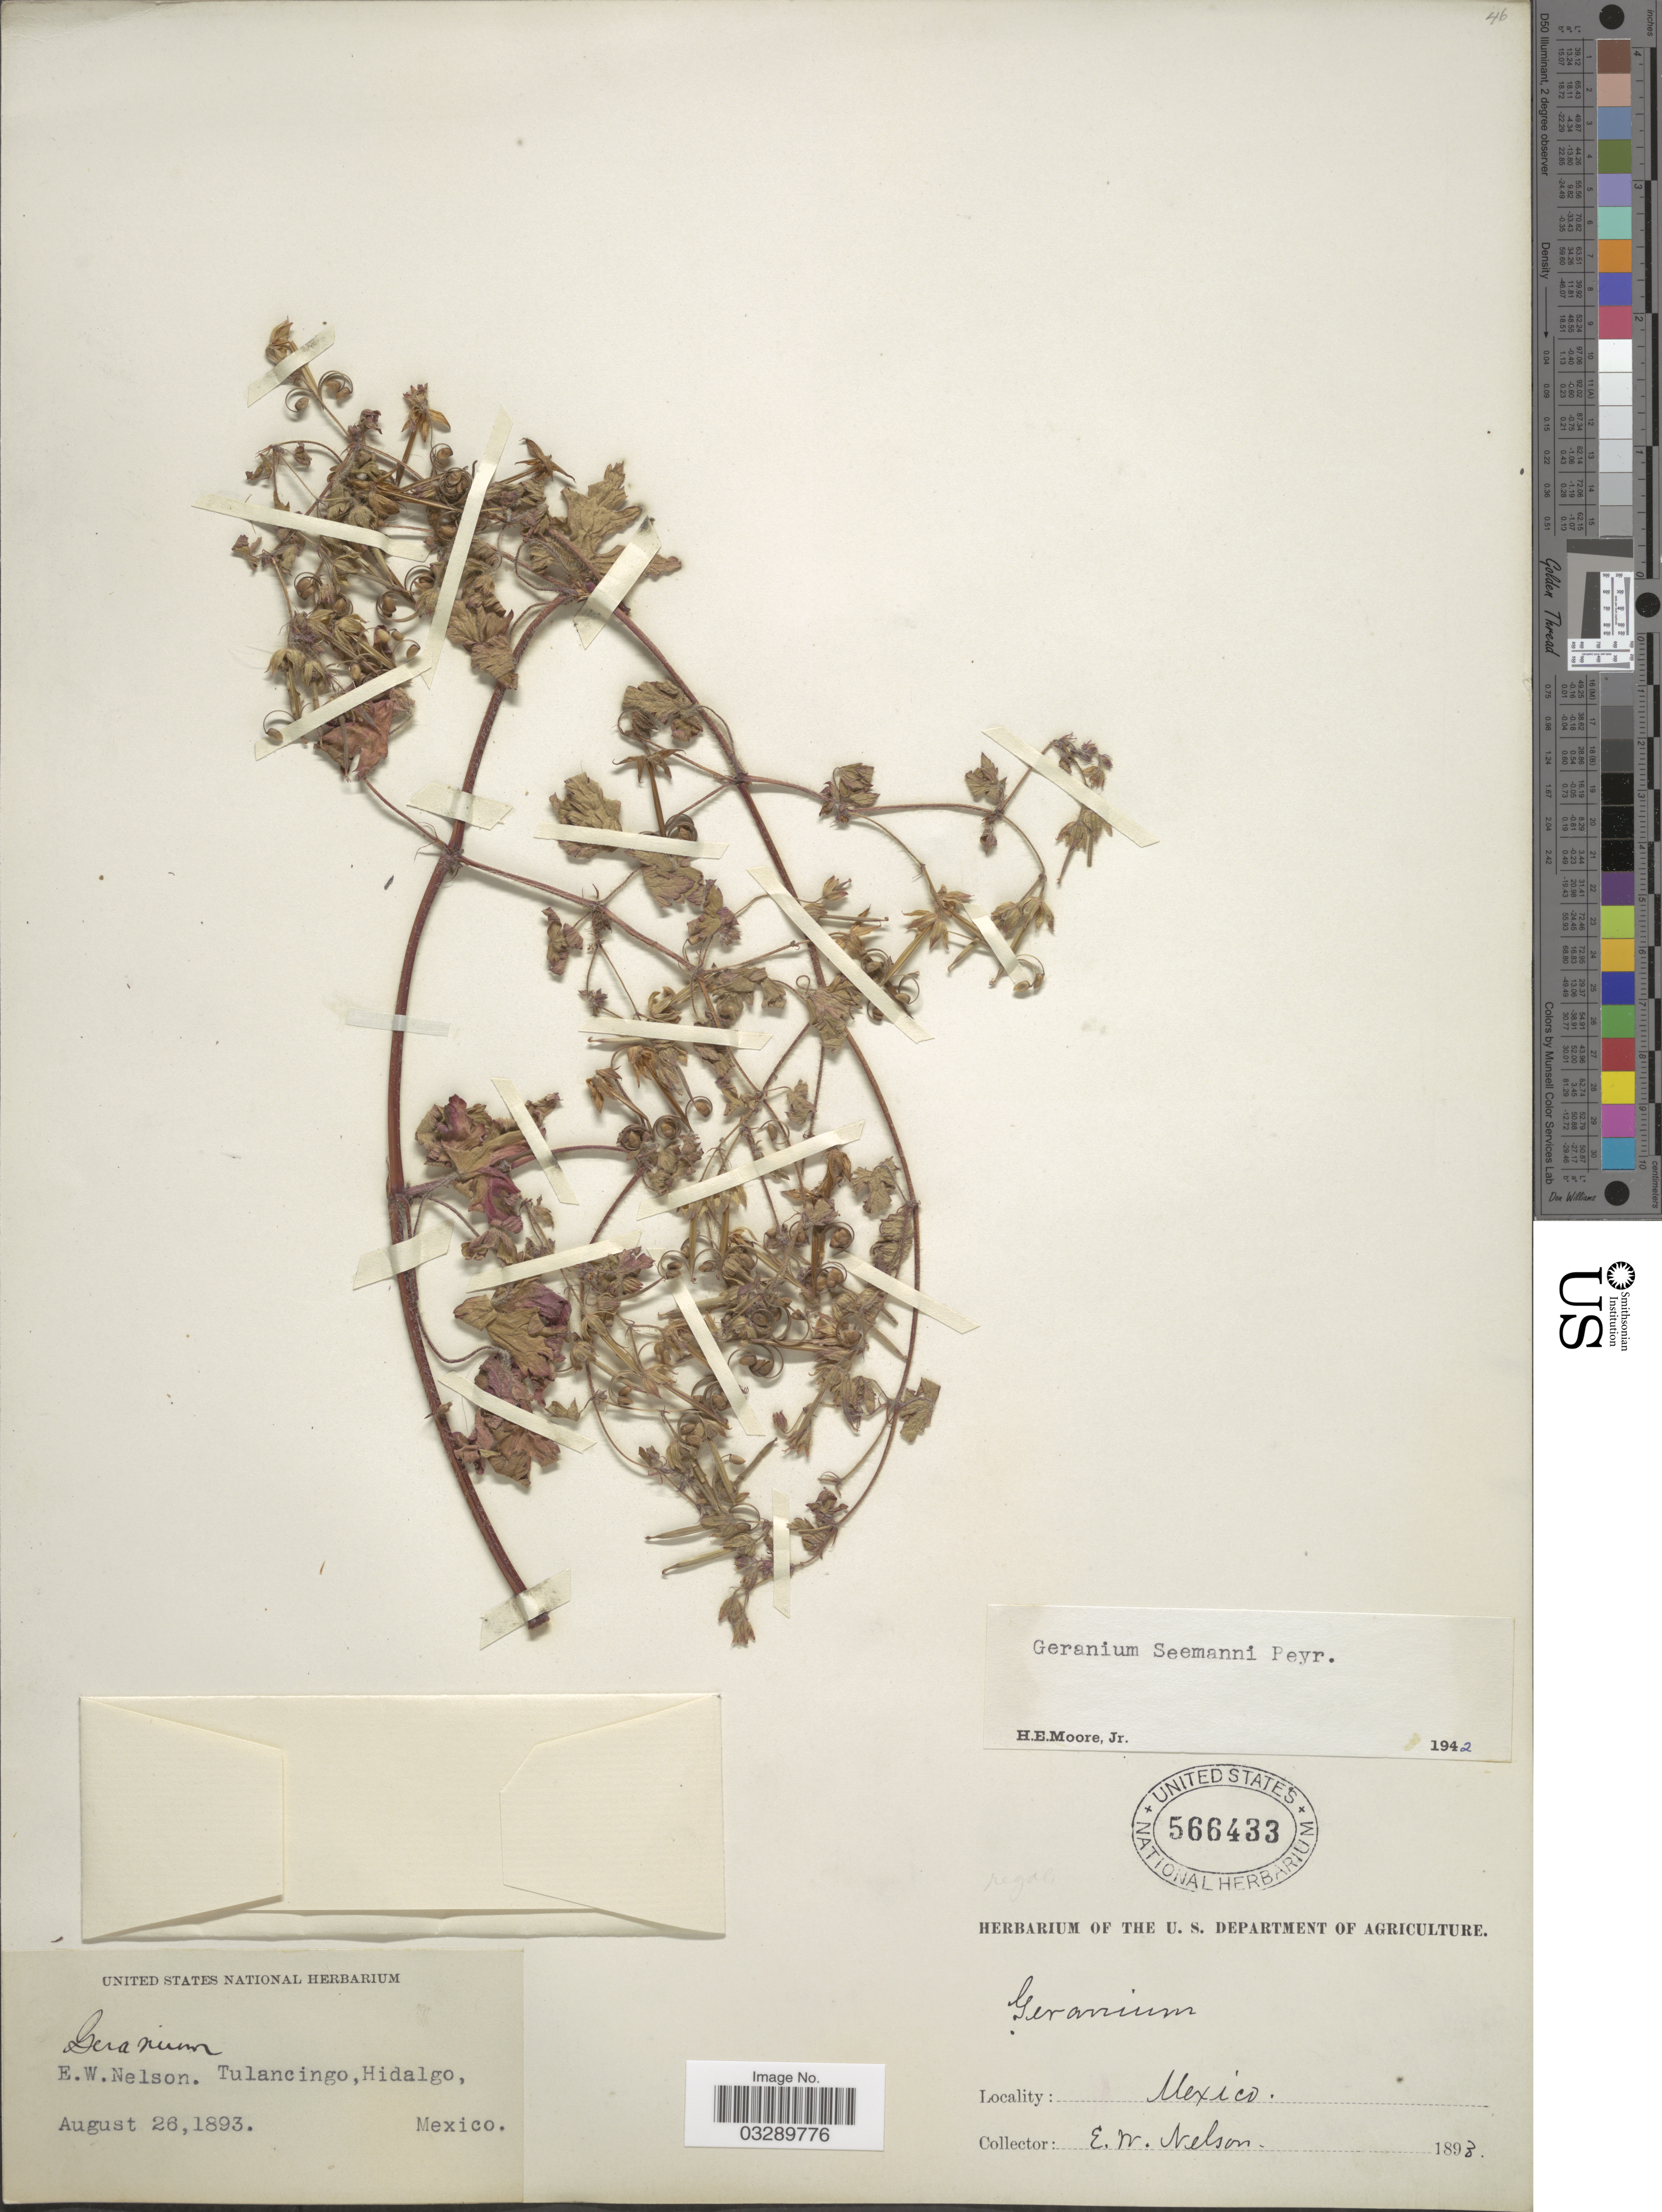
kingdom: Plantae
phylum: Tracheophyta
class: Magnoliopsida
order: Geraniales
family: Geraniaceae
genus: Geranium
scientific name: Geranium seemannii subsp. seemannii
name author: Peyr.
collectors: E. W. Nelson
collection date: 1893-08-26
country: Mexico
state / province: Hidalgo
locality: Tulancingo.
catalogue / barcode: US 566433